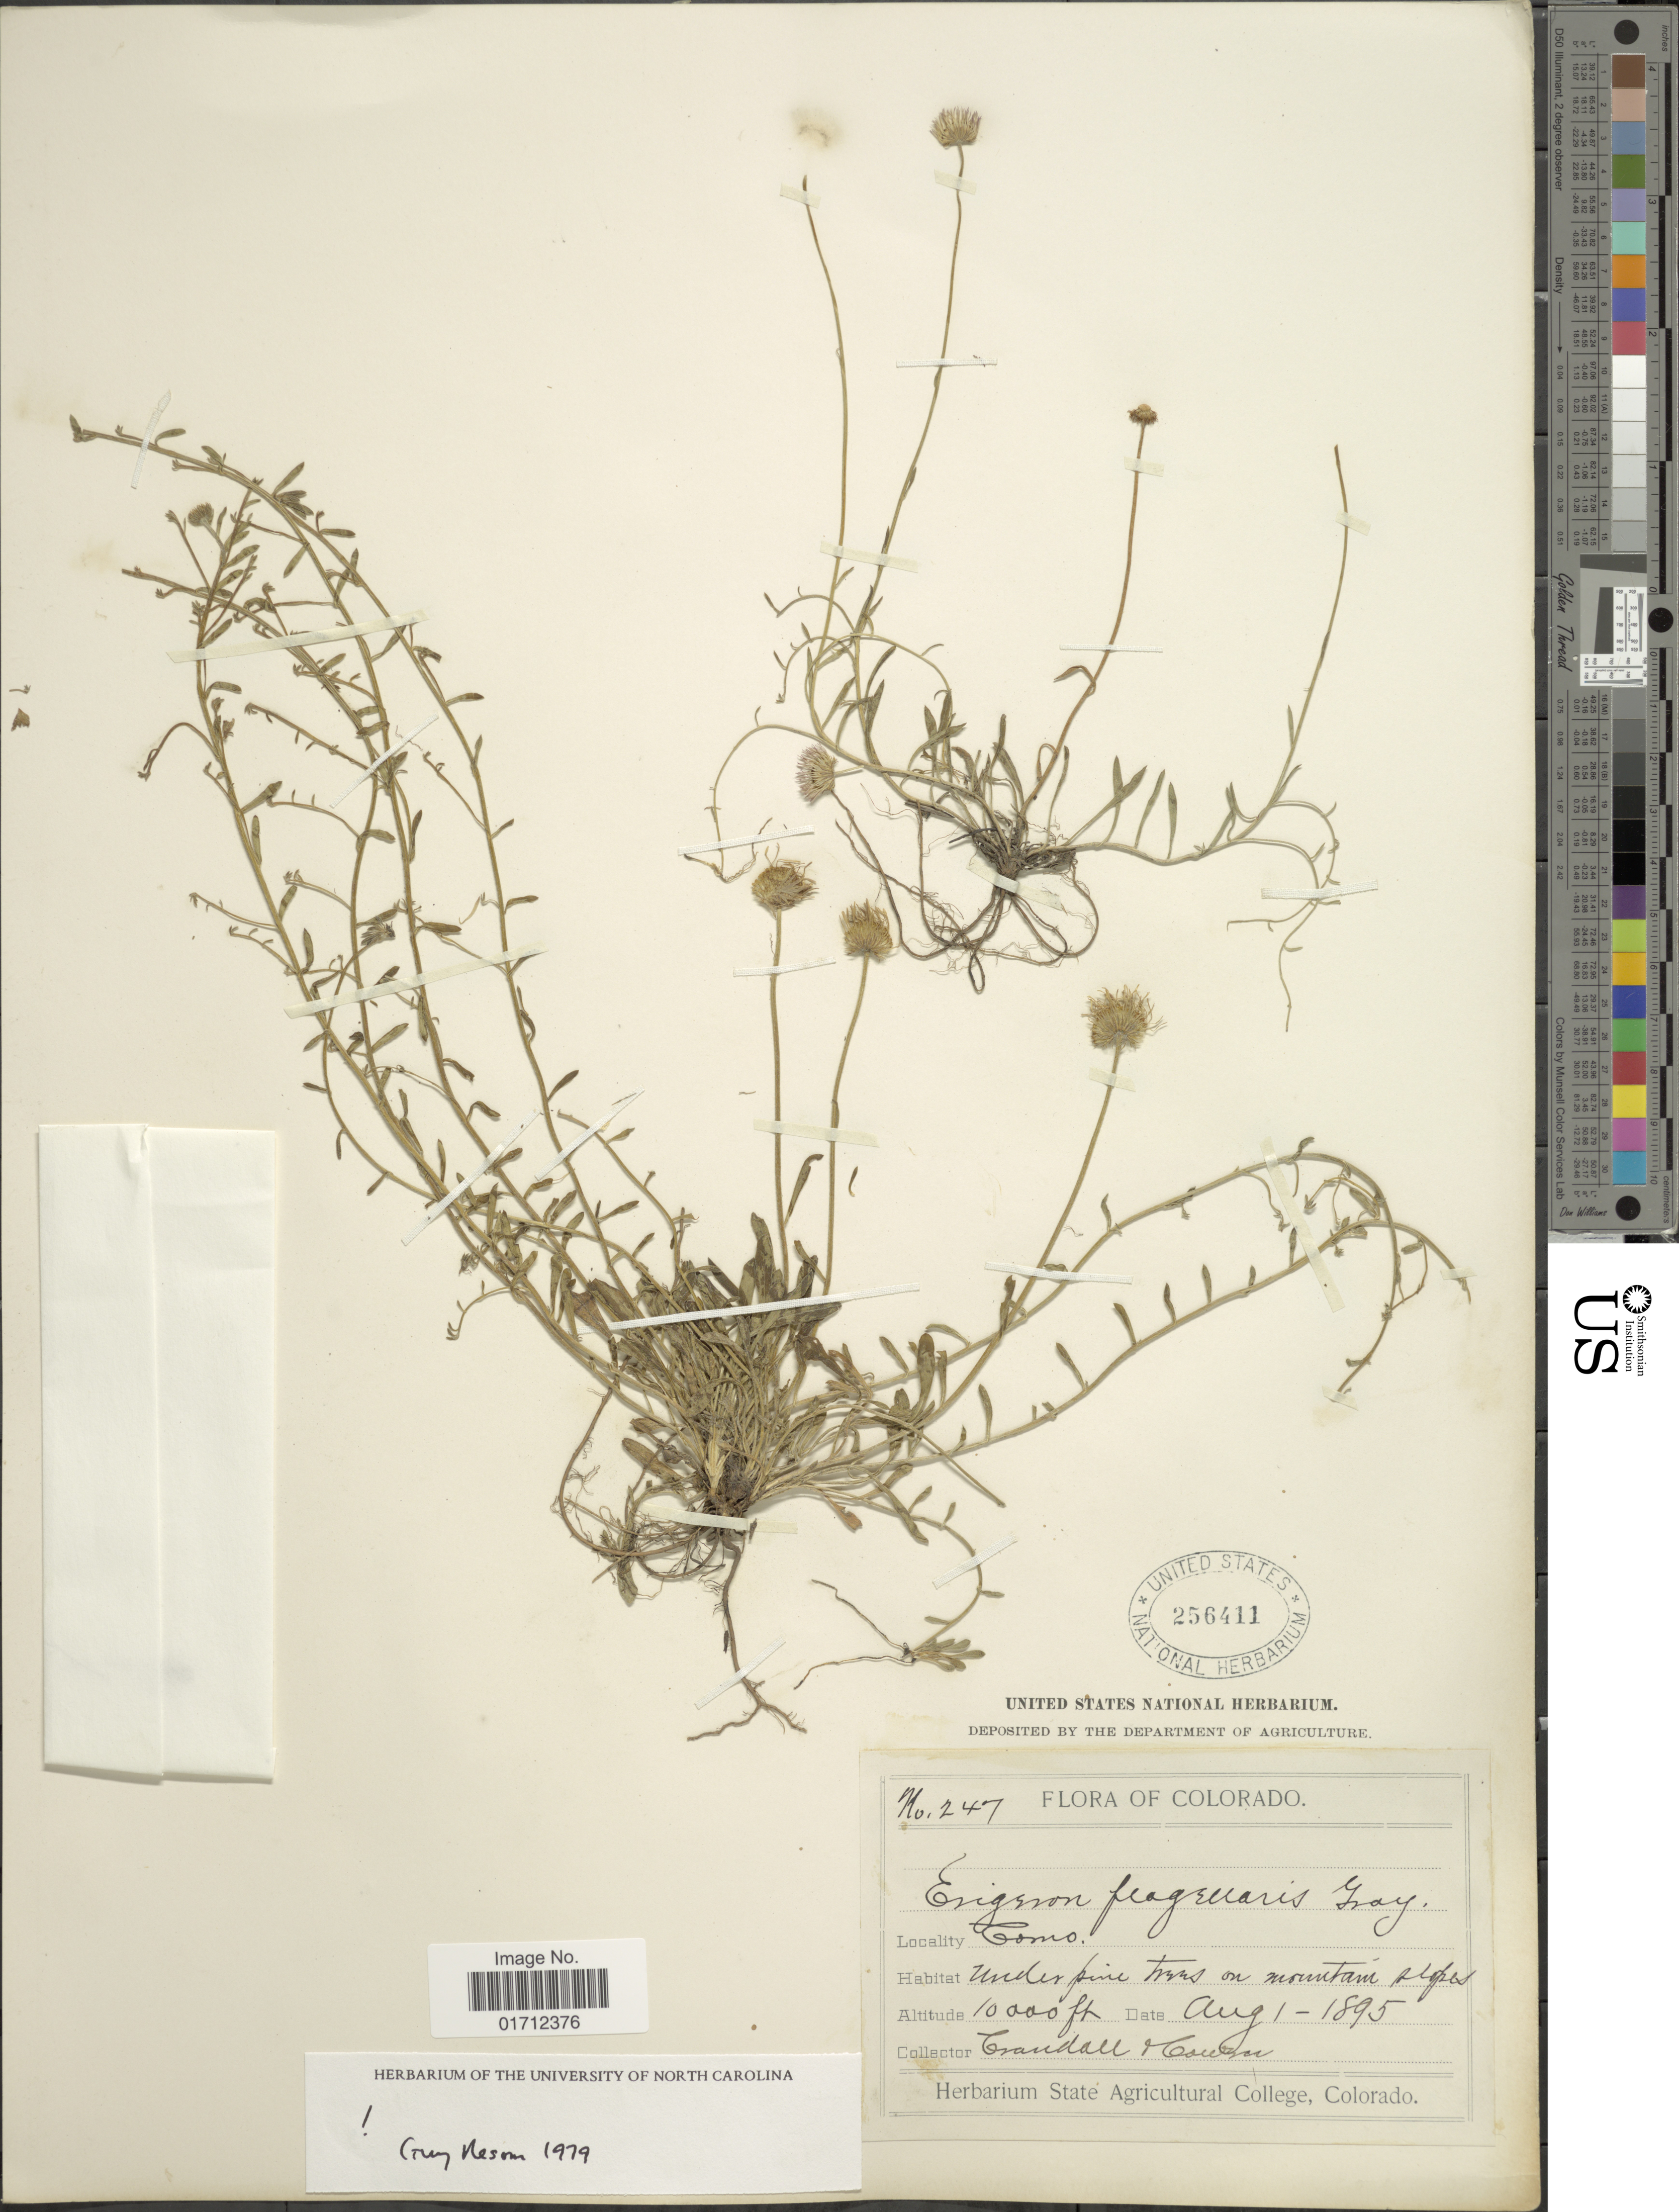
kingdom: Plantae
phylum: Tracheophyta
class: Magnoliopsida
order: Asterales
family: Asteraceae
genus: Erigeron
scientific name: Erigeron flagellaris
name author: A. Gray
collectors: -. Crandall & -. Cowen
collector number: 247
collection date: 1895-08-01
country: United States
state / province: Colorado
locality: Como.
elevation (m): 3048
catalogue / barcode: US 256411